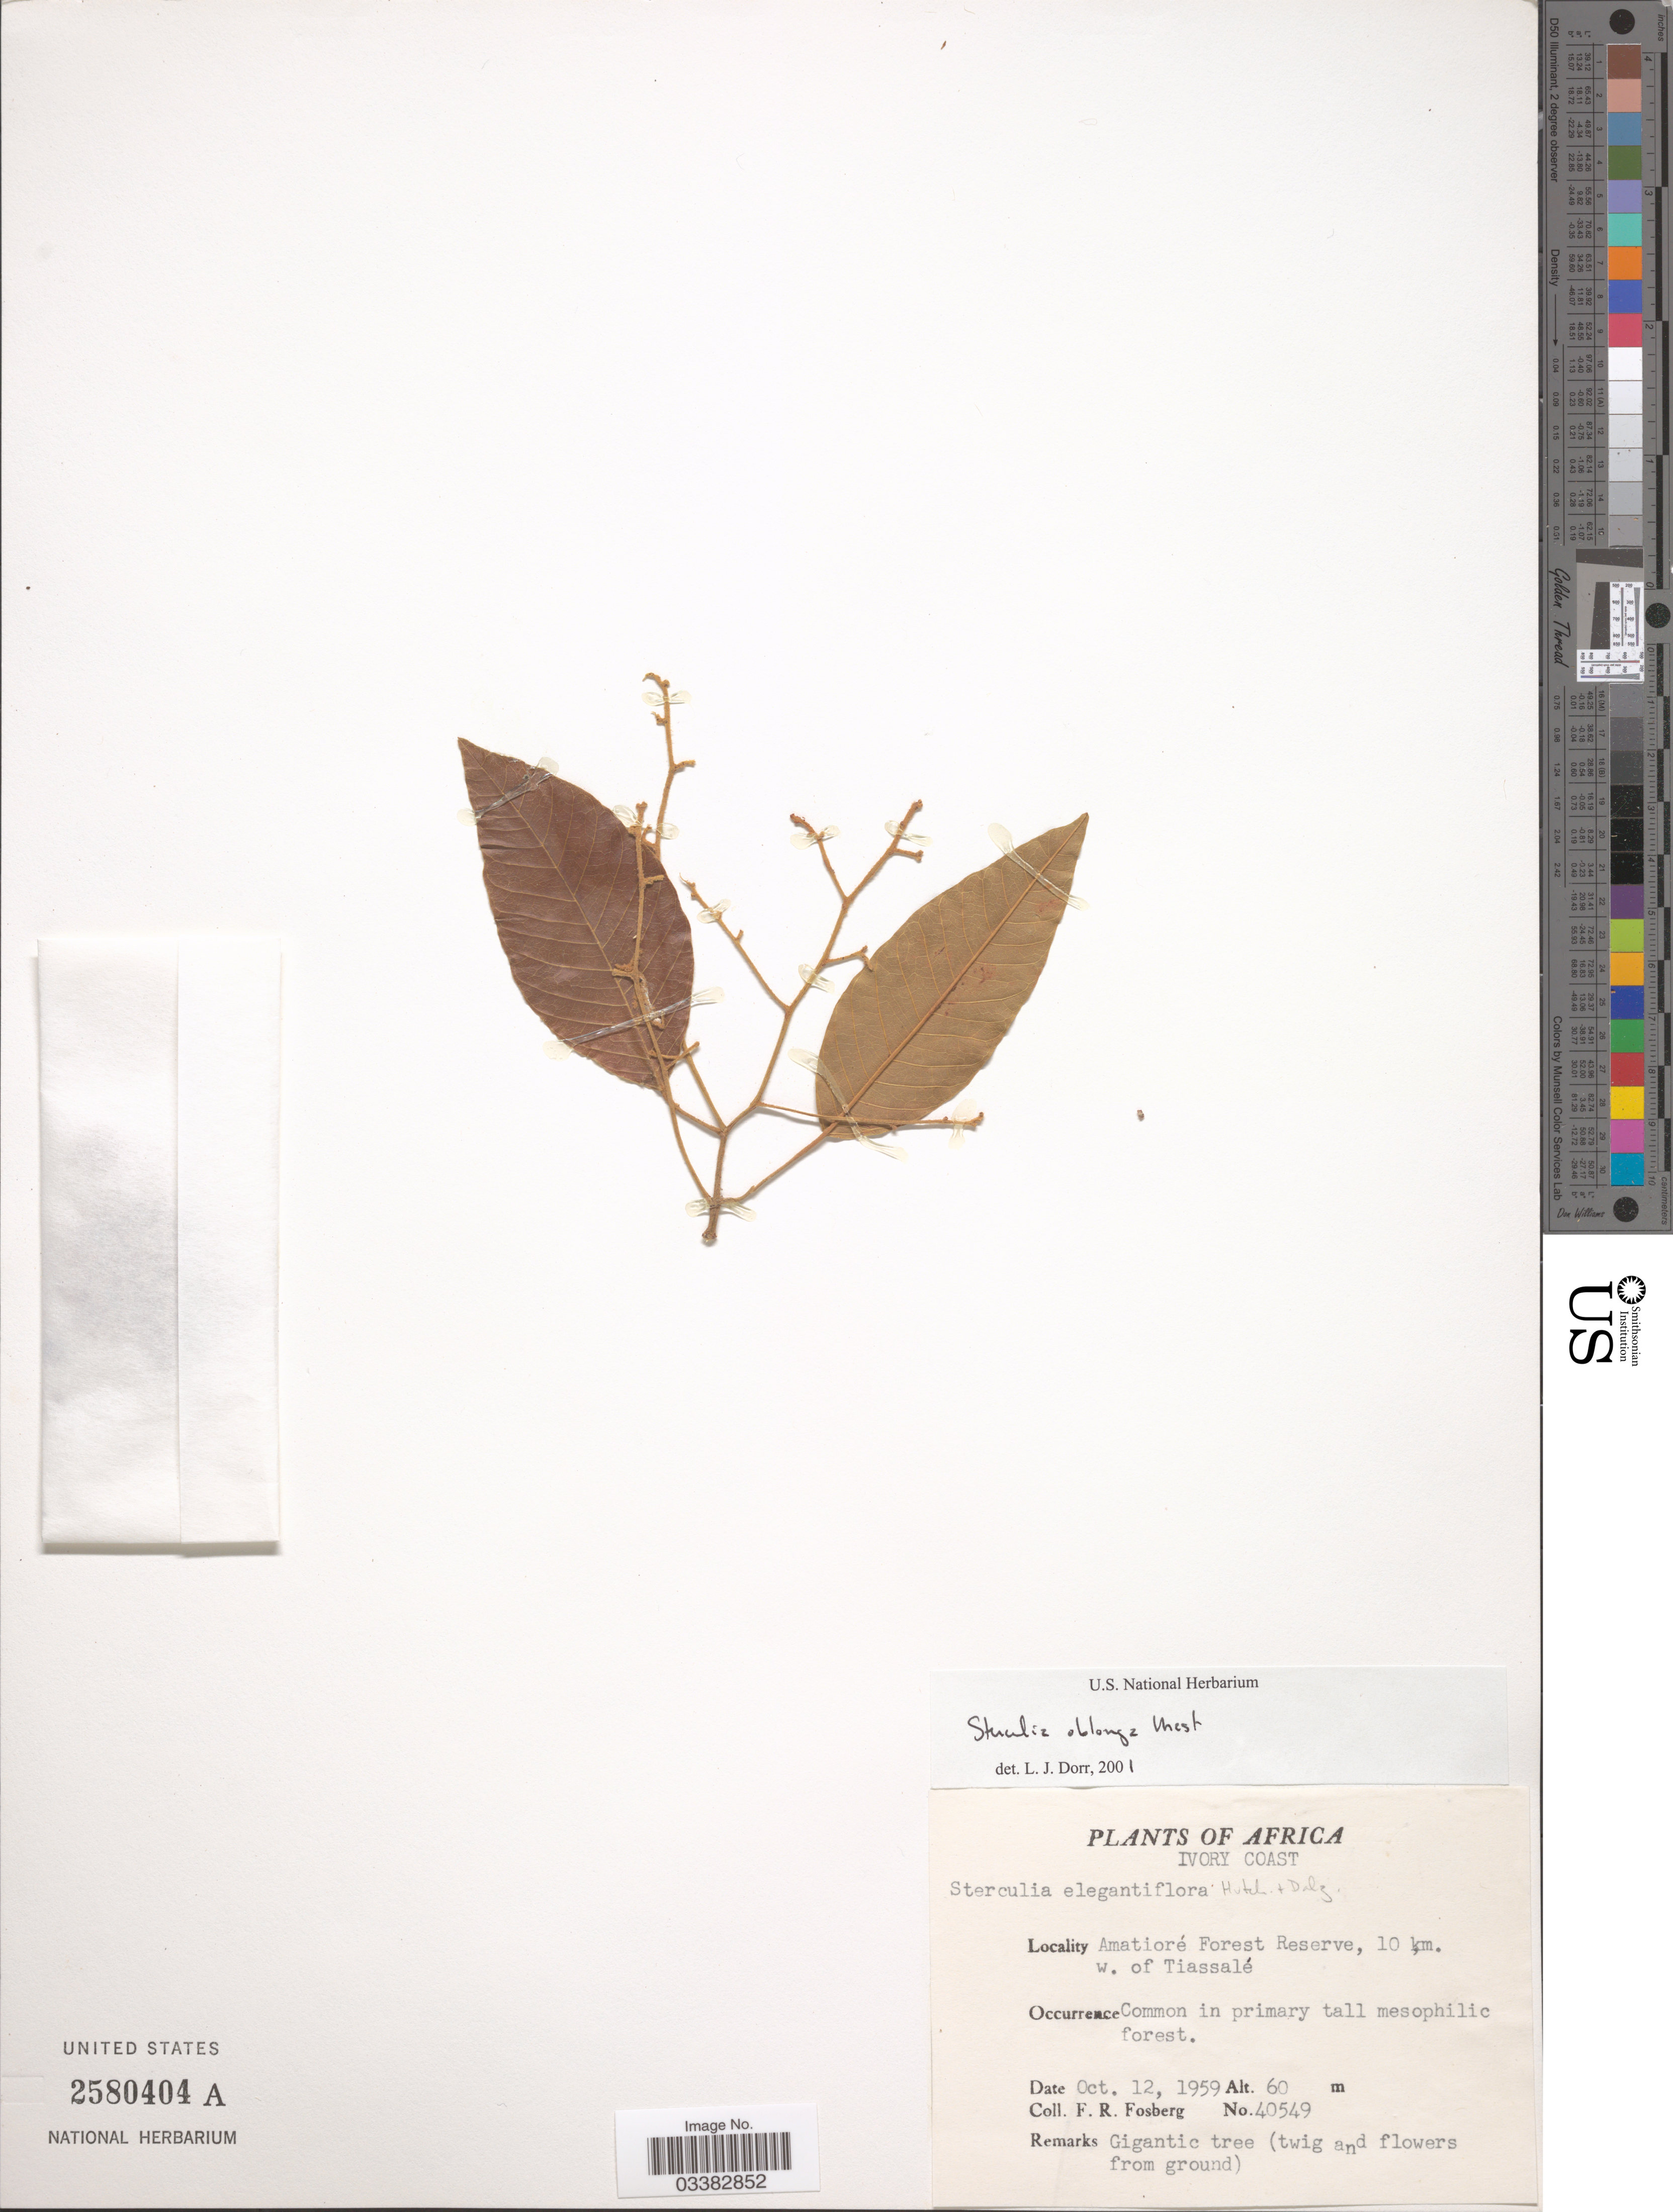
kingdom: Plantae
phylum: Tracheophyta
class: Magnoliopsida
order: Malvales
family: Malvaceae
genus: Sterculia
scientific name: Sterculia oblonga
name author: Mast.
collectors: F. R. Fosberg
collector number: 40549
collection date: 1959-10-12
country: Ivory Coast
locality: Amatioré Forest Reserve, 10 km. w. of Tiassalé.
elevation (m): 60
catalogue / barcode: US 2580404A